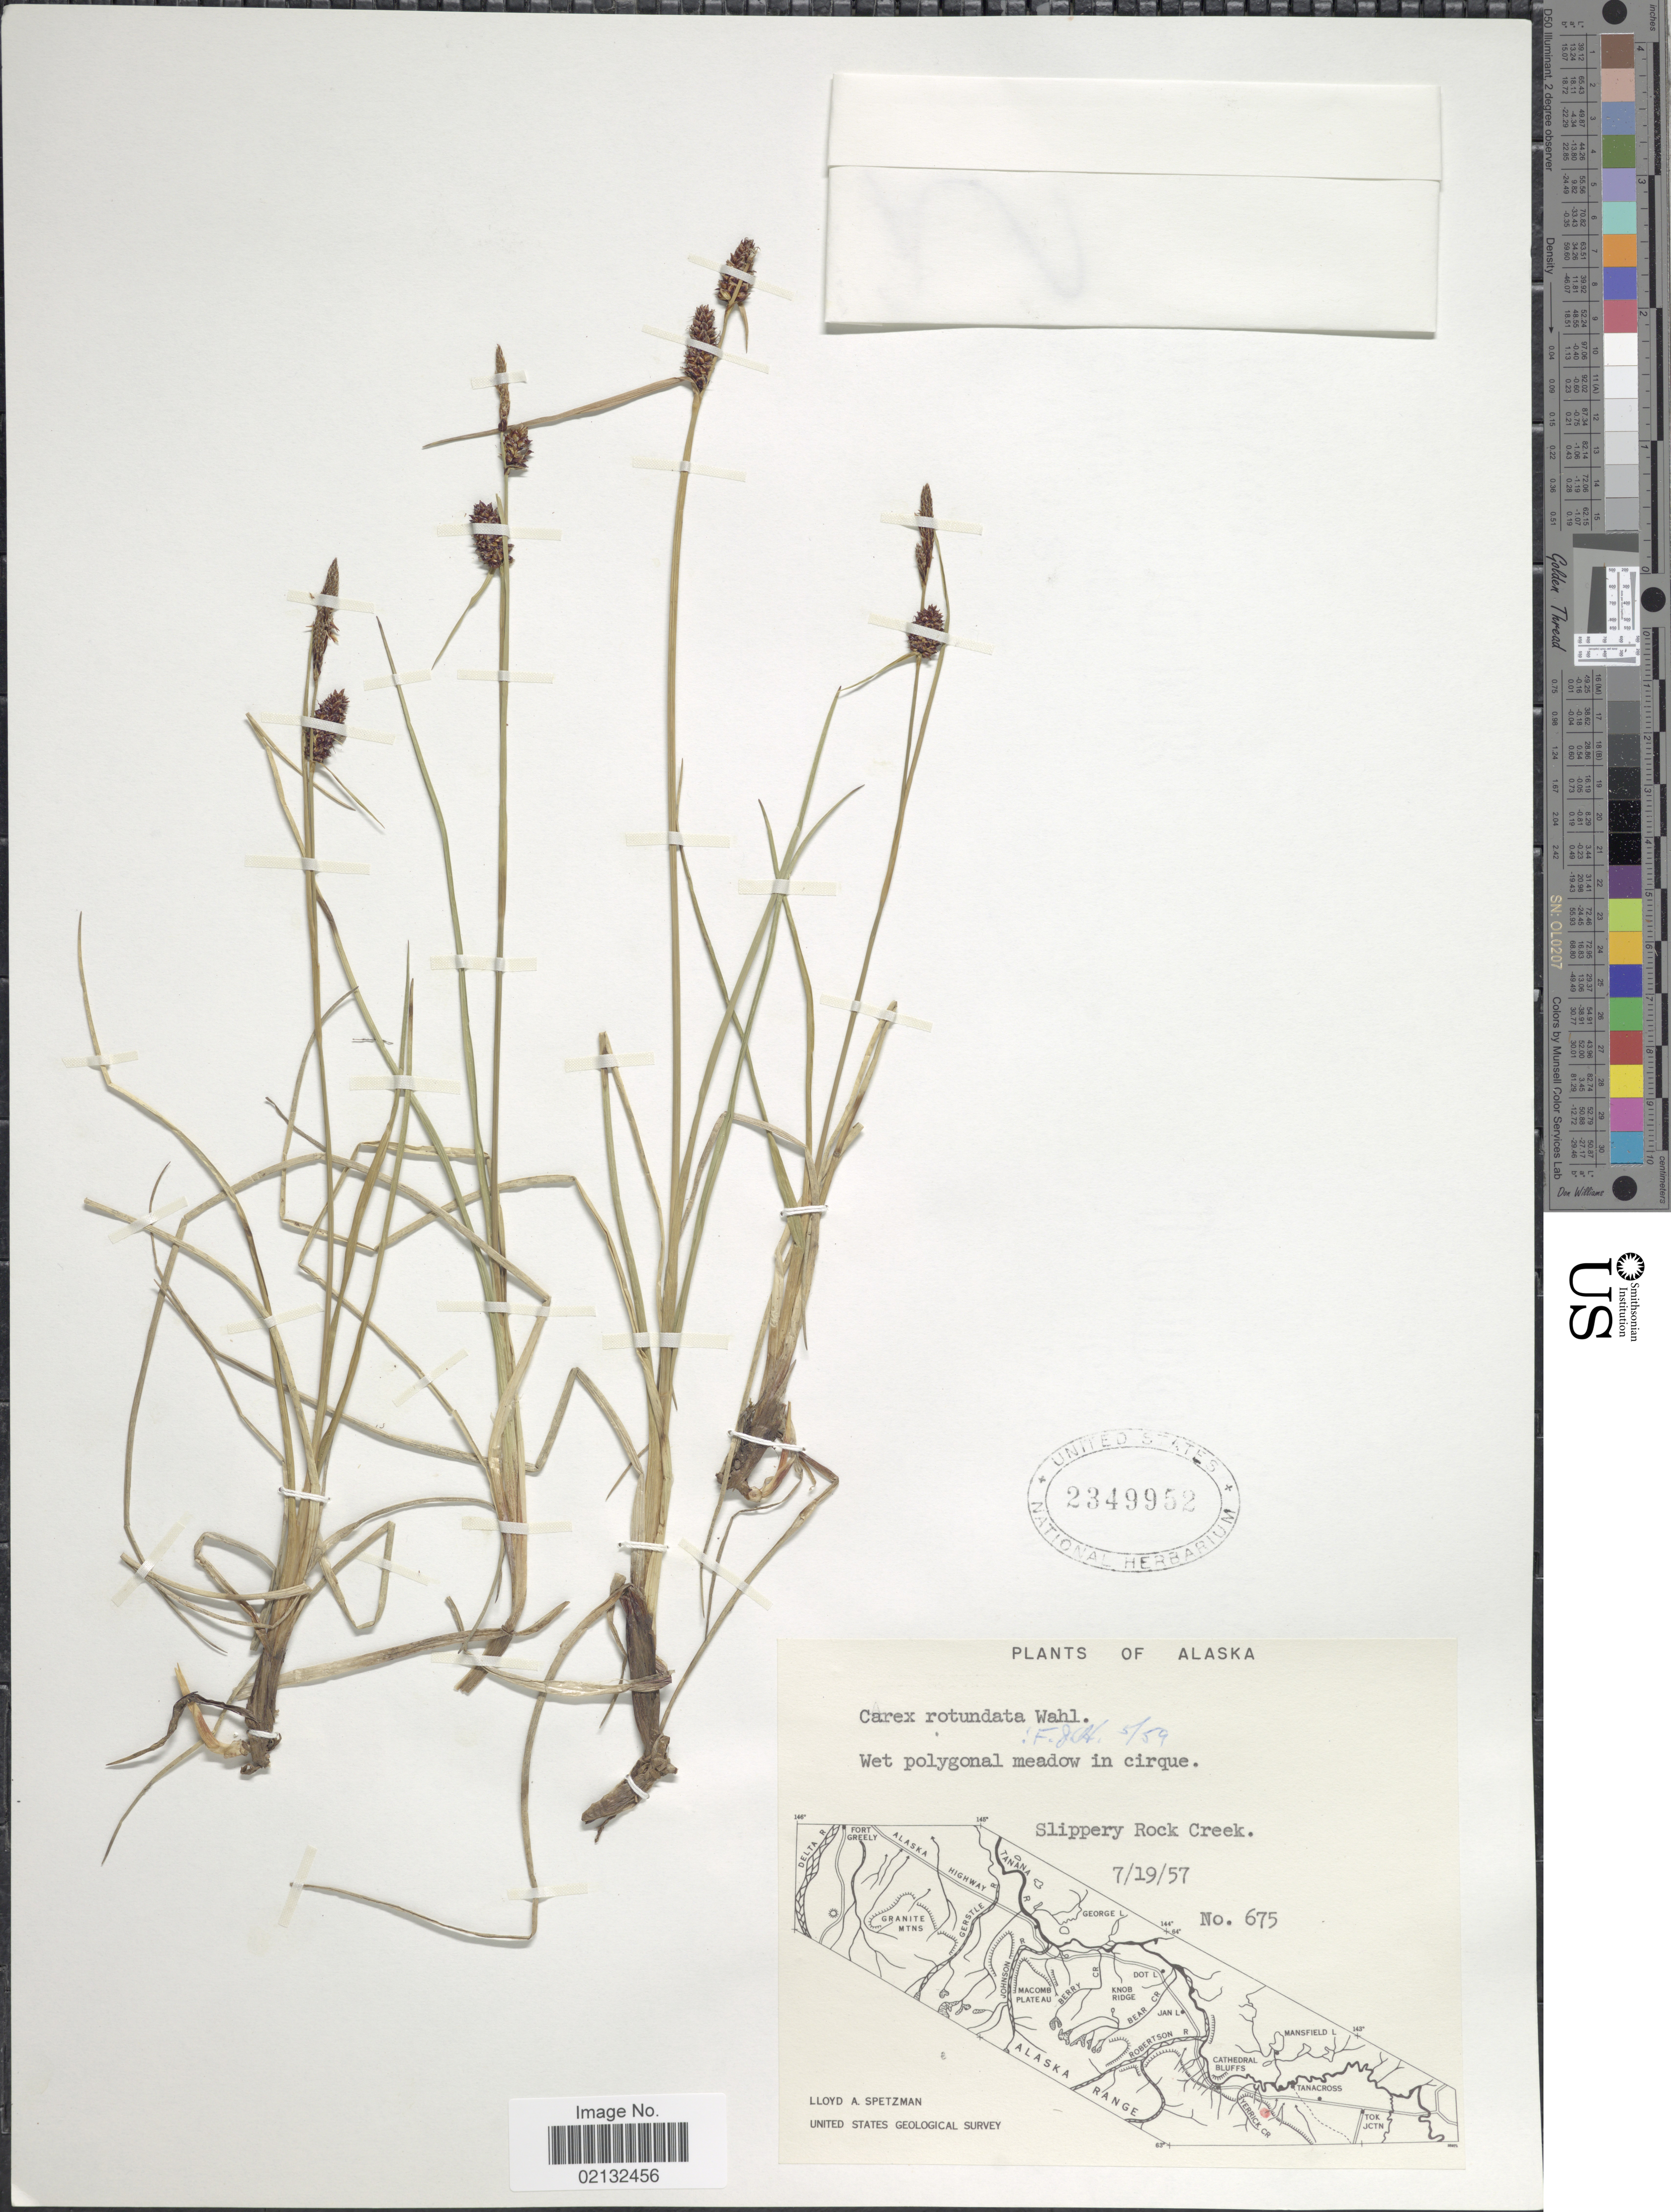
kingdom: Plantae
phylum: Tracheophyta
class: Liliopsida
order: Poales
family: Cyperaceae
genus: Carex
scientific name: Carex rotundata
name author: Wahlenb.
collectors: L. Spetzman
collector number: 675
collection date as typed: Transcribed d/m/y: 19/7/57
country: United States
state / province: Alaska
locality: Slippery Rock Creek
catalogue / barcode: US 2349952